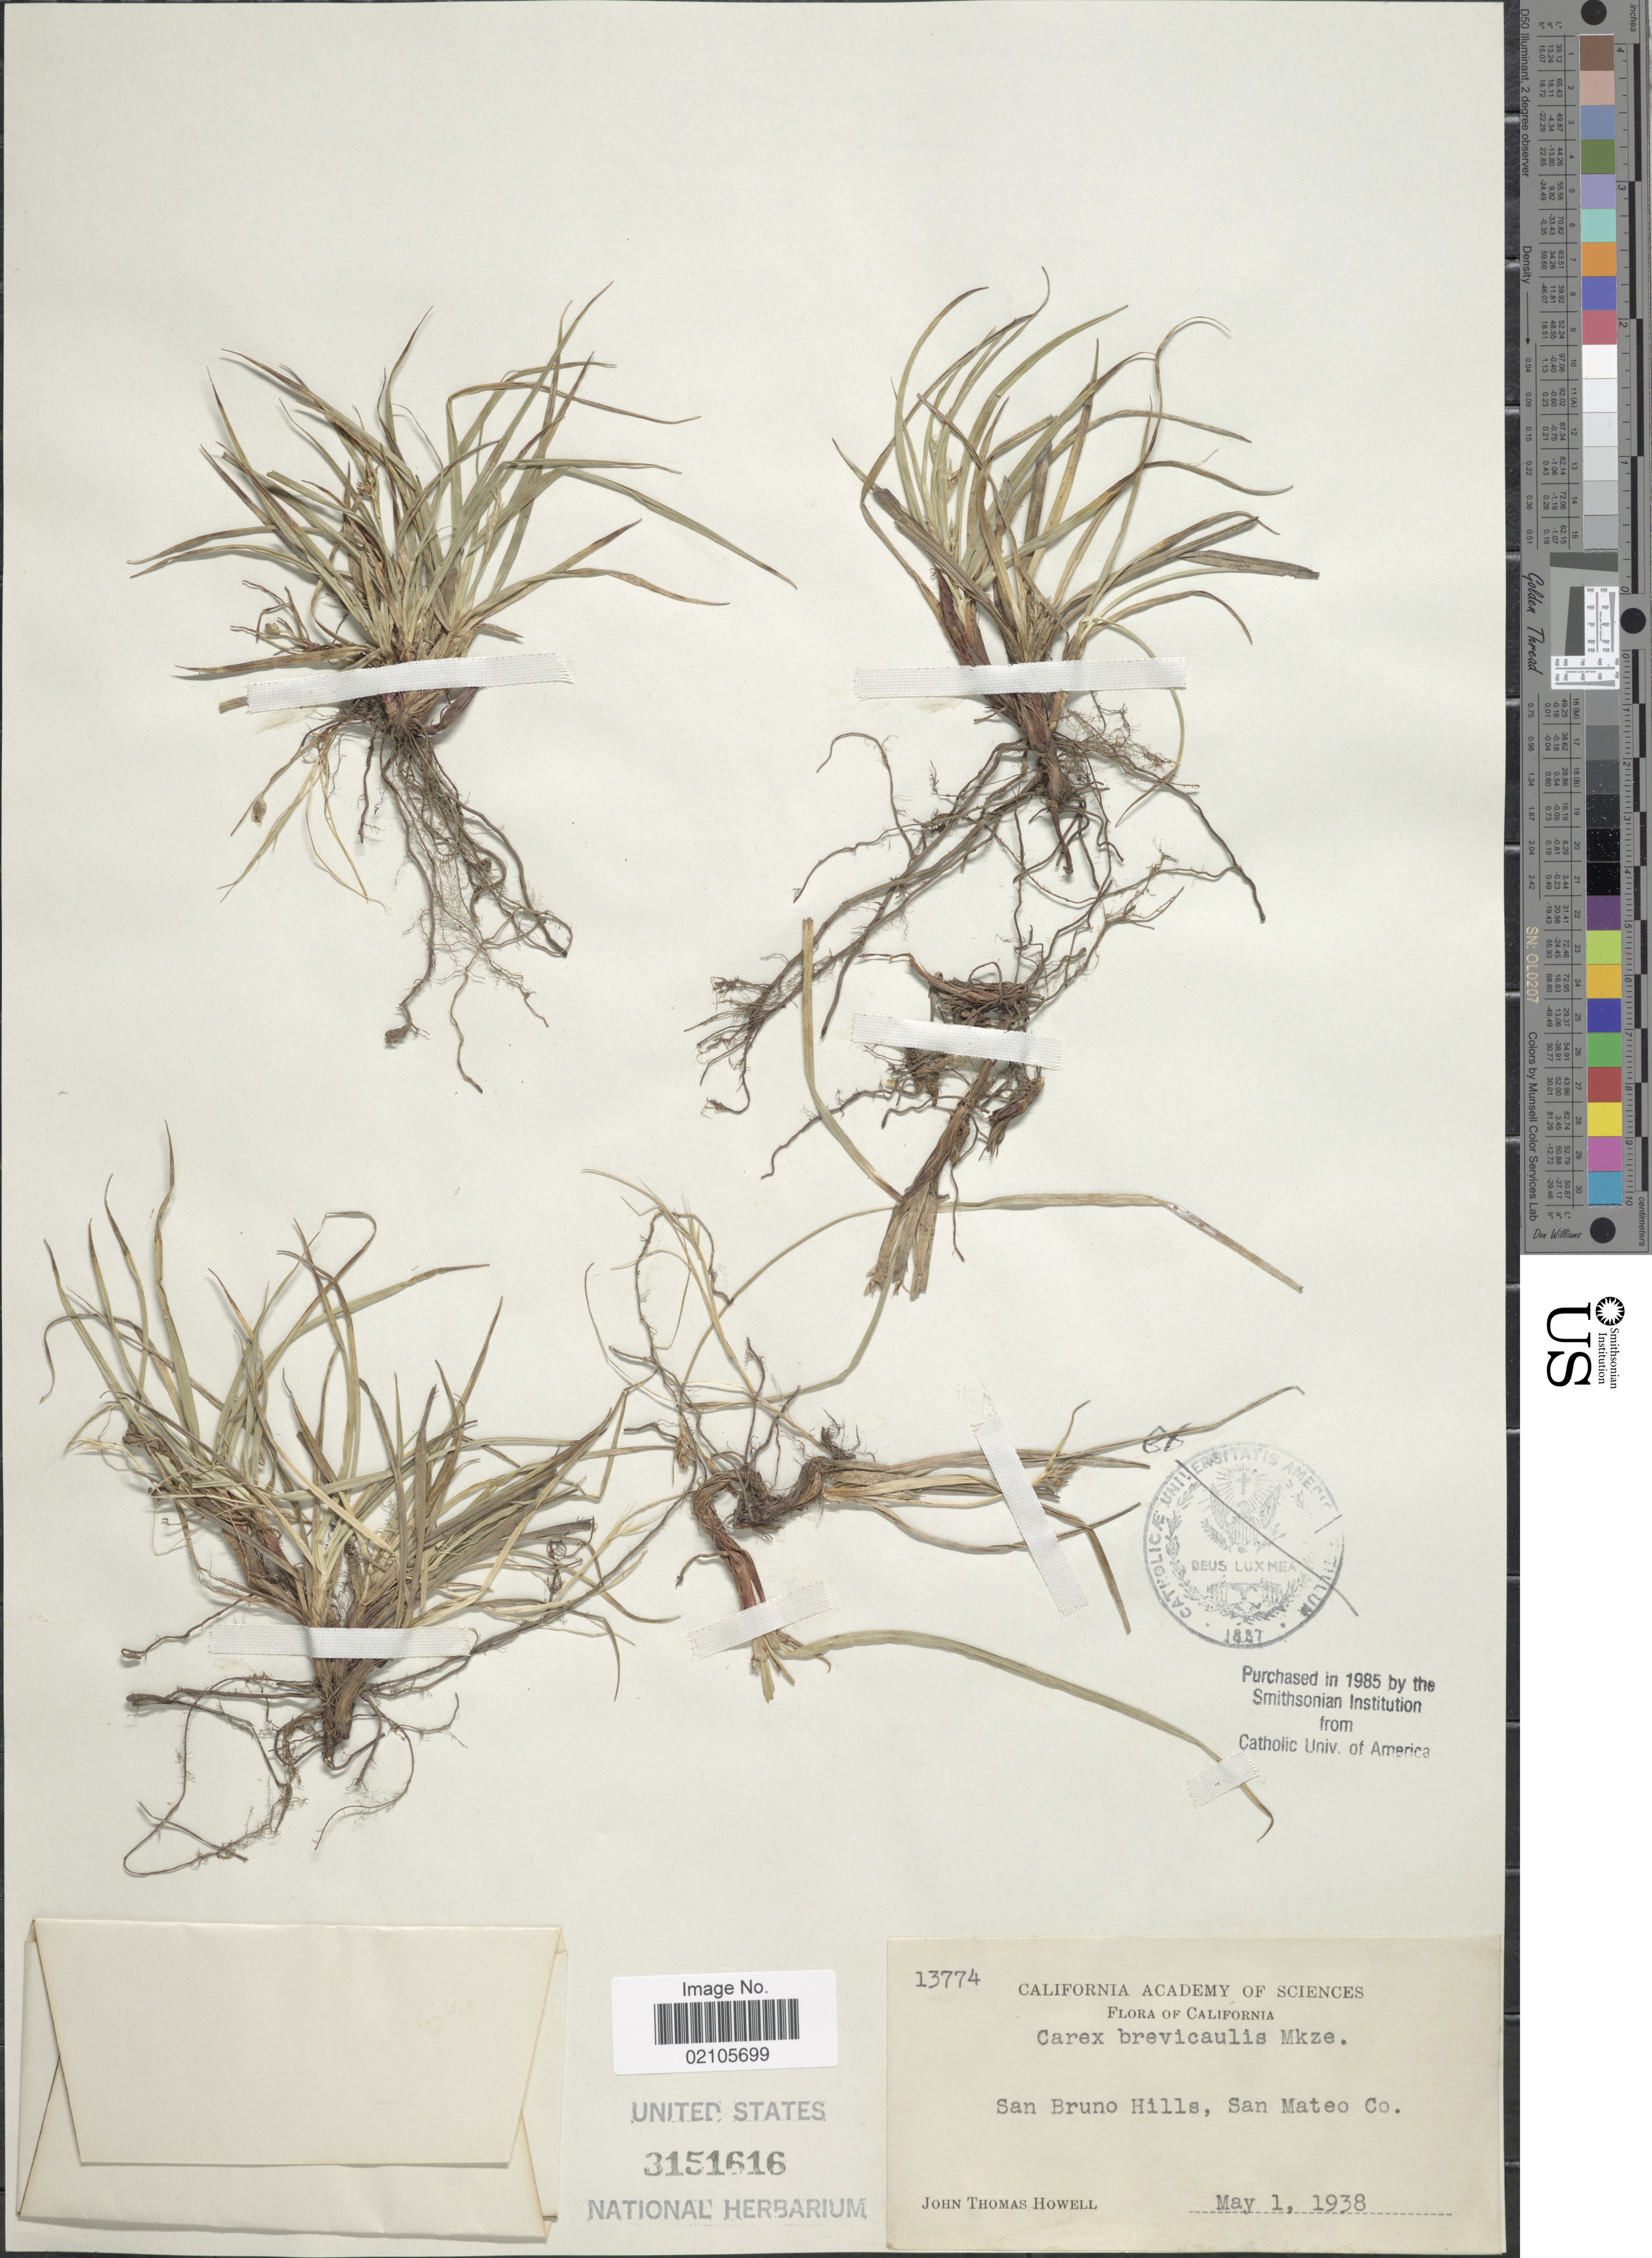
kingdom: Plantae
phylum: Tracheophyta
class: Liliopsida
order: Poales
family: Cyperaceae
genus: Carex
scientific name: Carex brevicaulis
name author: Thouars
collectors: J. T. Howell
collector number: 13774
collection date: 1938-05-01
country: United States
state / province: California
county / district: San Mateo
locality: San Bruno Hills, San Mateo Co.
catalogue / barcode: US 3151616